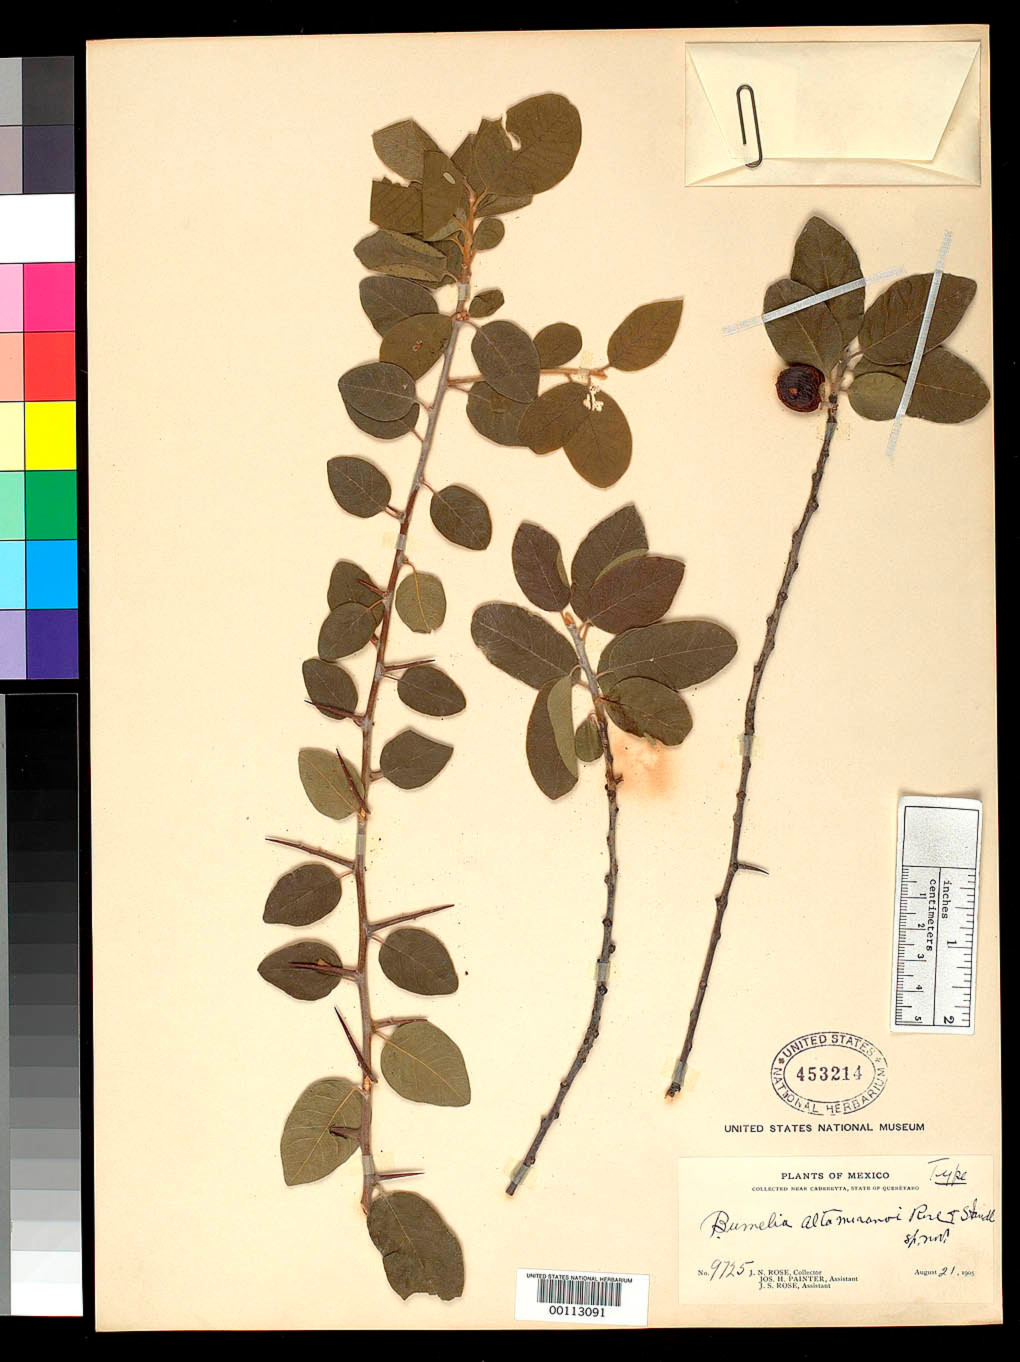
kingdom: Plantae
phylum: Tracheophyta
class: Magnoliopsida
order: Ericales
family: Sapotaceae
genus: Bumelia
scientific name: Bumelia altamiranoi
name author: Rose & Standl.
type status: Holotype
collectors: J. N. Rose, J. H. Painter & J. S. Rose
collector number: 9725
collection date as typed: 21 Aug 1905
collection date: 1905-08-21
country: Mexico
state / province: Querétaro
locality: Near Cadeyreta.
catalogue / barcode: US 453214